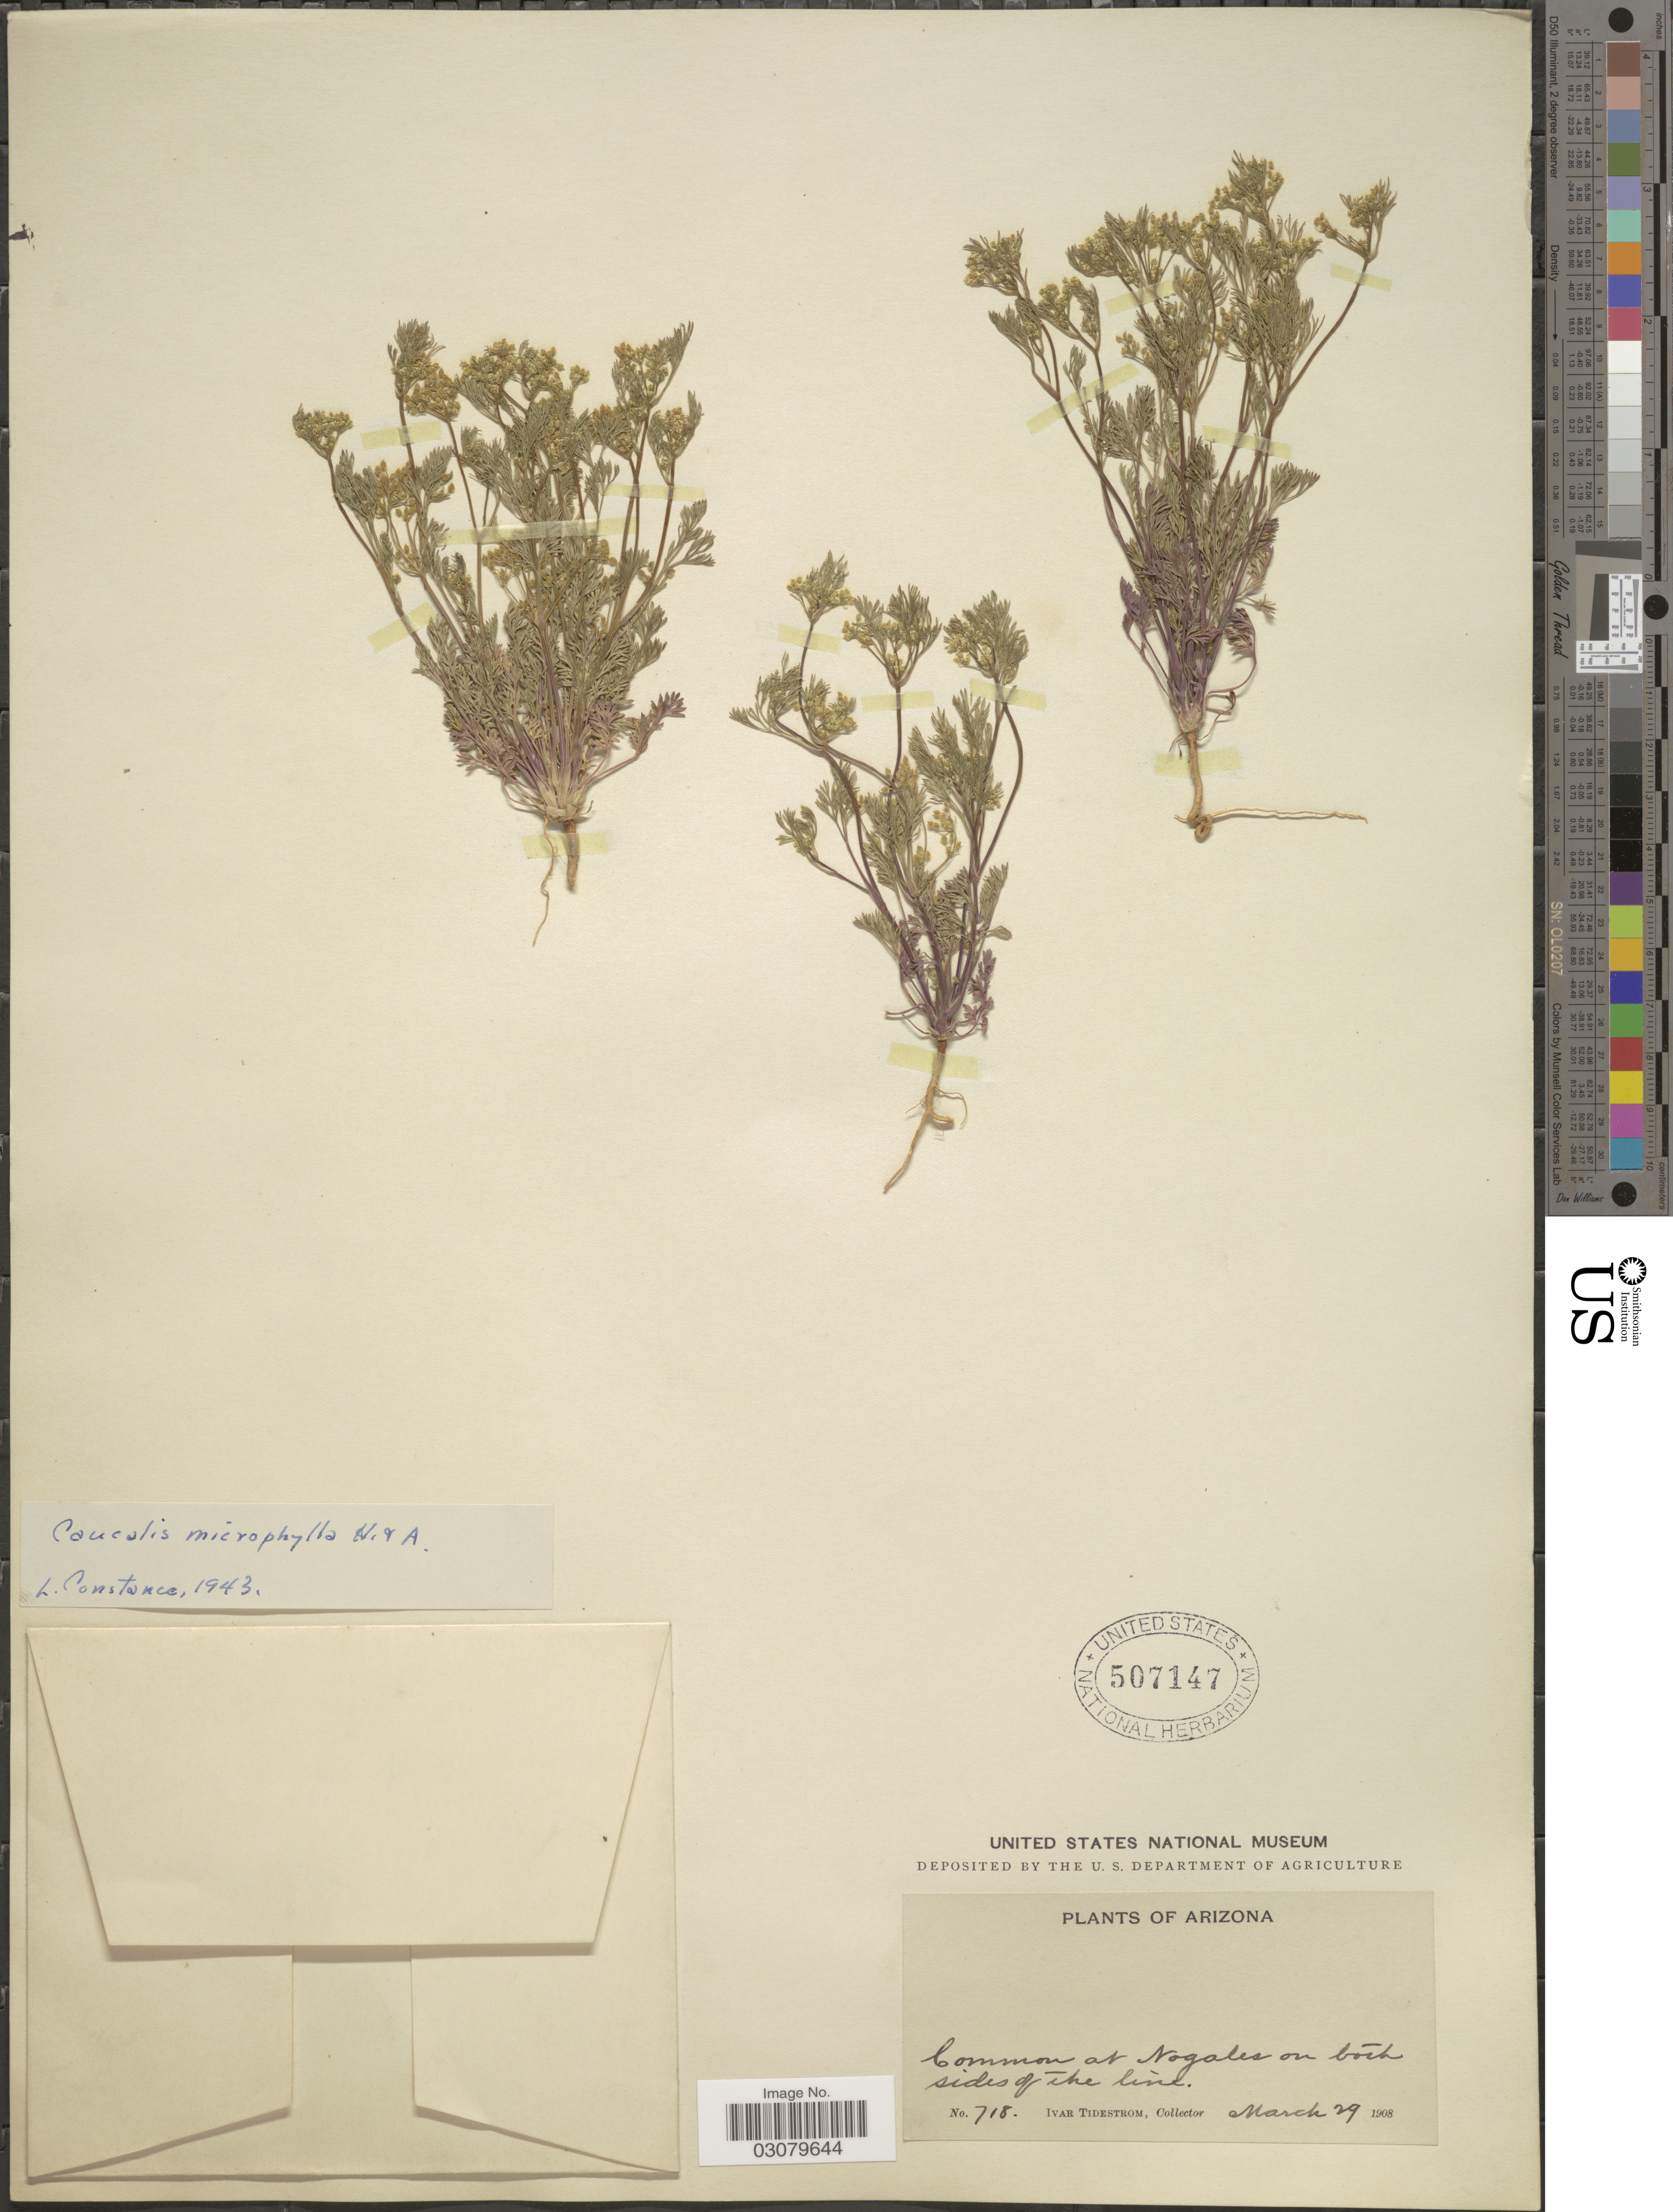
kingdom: Plantae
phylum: Tracheophyta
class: Magnoliopsida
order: Apiales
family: Apiaceae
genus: Caucalis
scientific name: Caucalis microcarpa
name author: Hook. & Arn.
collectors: I. F. Tidestrom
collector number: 718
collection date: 1908-03-29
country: United States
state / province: Arizona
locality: At Nogales on both sides of the line.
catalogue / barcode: US 507147